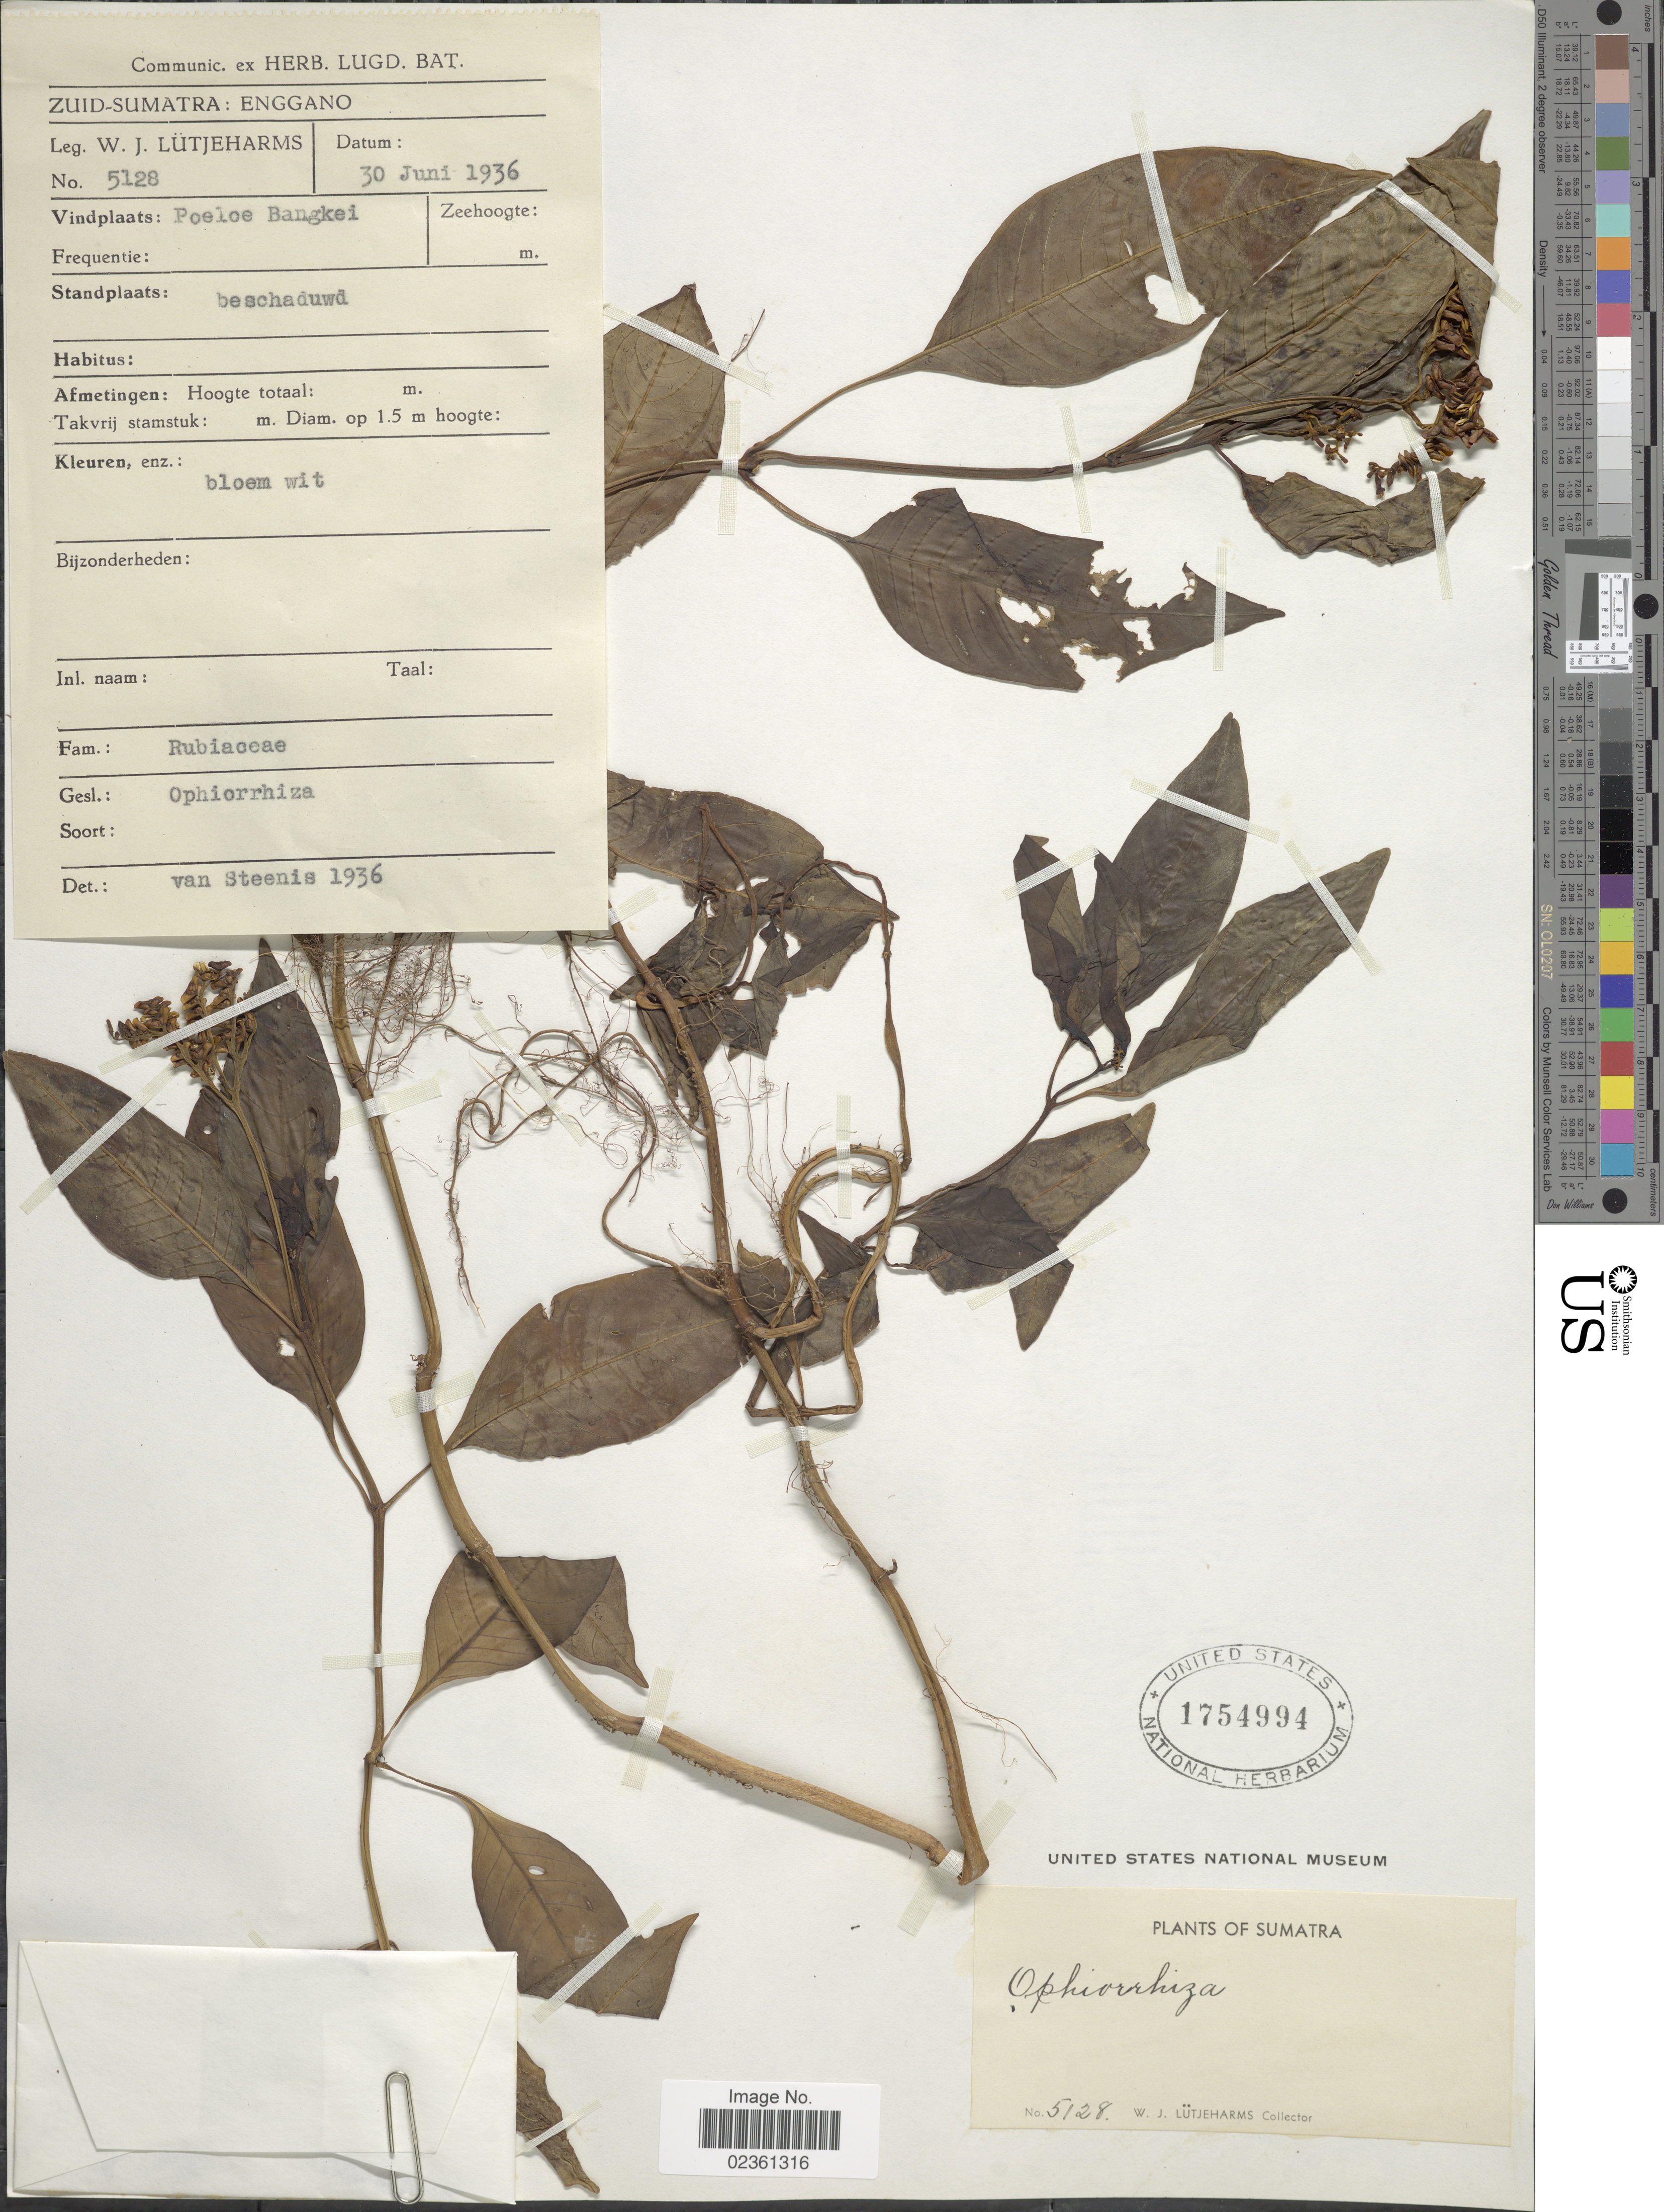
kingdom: Plantae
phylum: Tracheophyta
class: Magnoliopsida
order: Gentianales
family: Rubiaceae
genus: Ophiorrhiza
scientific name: Ophiorrhiza sp.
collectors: W. Lütjeharms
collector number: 5128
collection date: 1936-06-30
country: Indonesia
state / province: Sumatra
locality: Zuid-Sumatra: Enggano, Poeloe Bangkie, beschaduwd.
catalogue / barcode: US 1754994